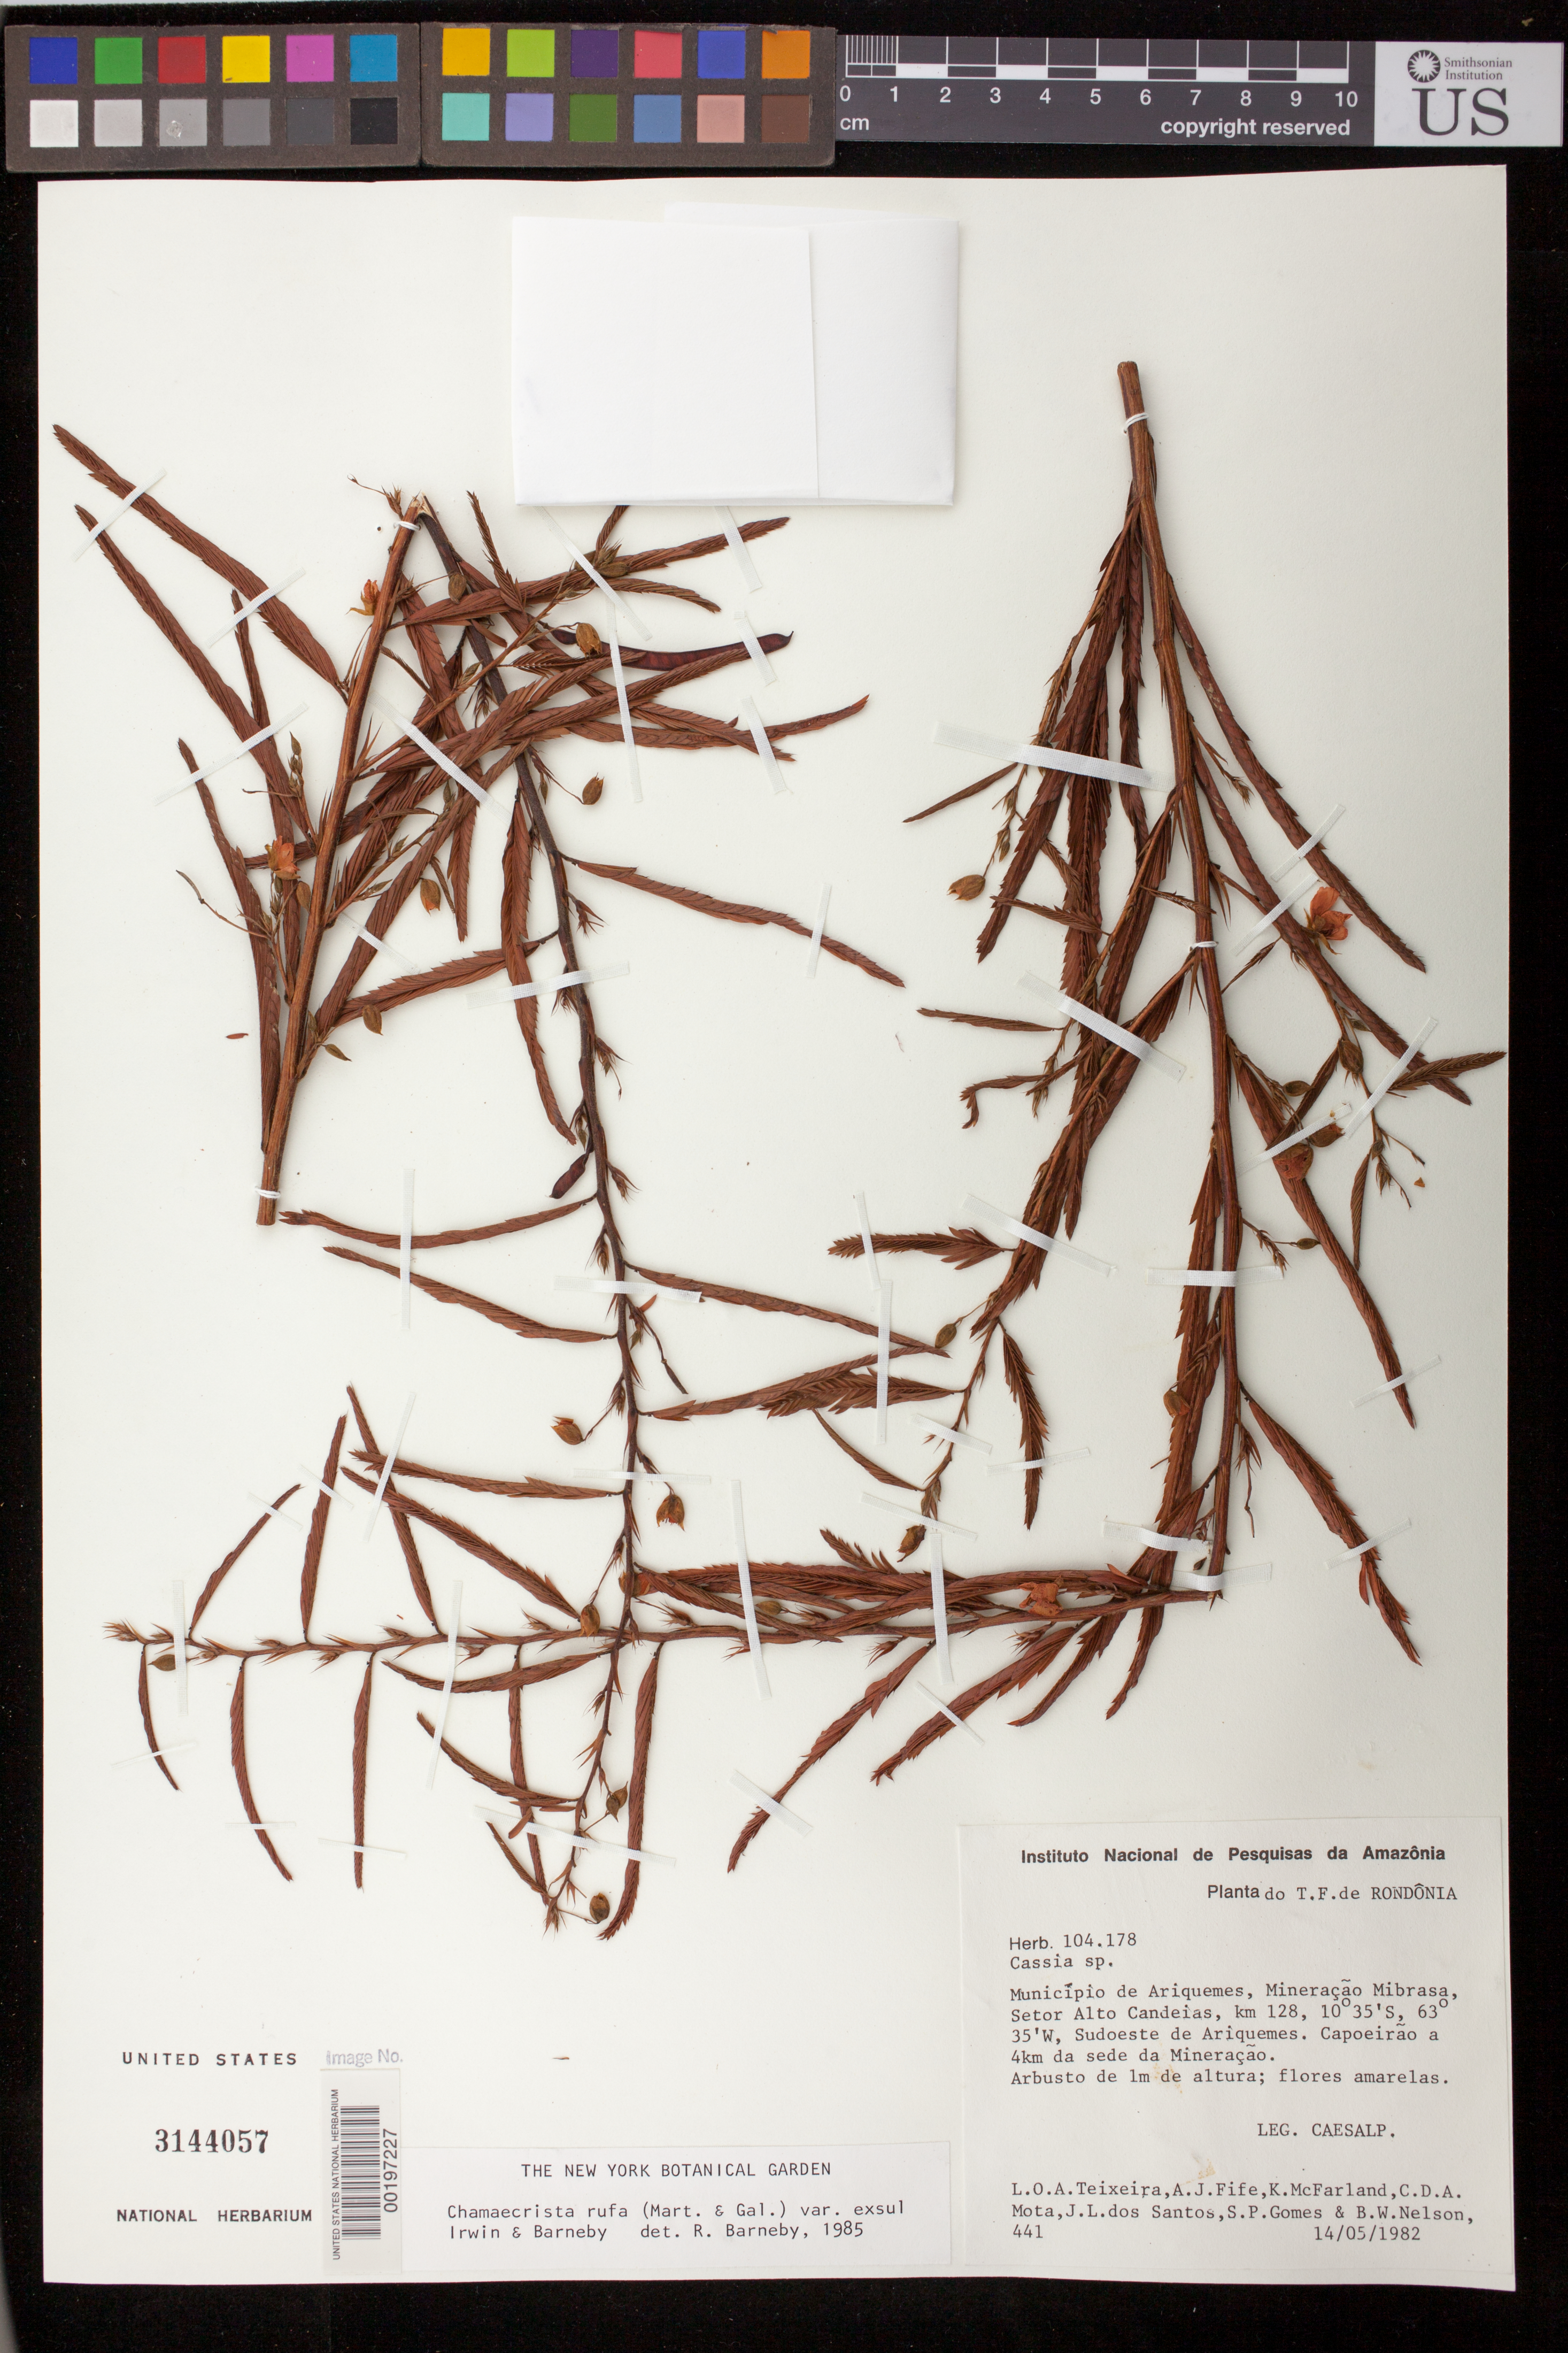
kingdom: Plantae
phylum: Tracheophyta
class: Magnoliopsida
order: Fabales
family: Fabaceae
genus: Chamaecrista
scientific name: Chamaecrista rufa var. exsul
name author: H.S. Irwin & Barneby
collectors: L. O. A. Teixeira, A. Fife, K. McFarland, C. D. A. Mota, J. L. Santos, S. P. Gomes & B. W. Nelson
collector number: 441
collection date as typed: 14 May 1982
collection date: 1982-05-14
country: Brazil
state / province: Rondônia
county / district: Ariquemes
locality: Mineracao Mibrasa, Setor Alto Candeias, km 128; Sudoeste de Ariquemes; Capoeirao a 4 km da sede da Mineracao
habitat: Capoeirao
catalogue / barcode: US 3144057